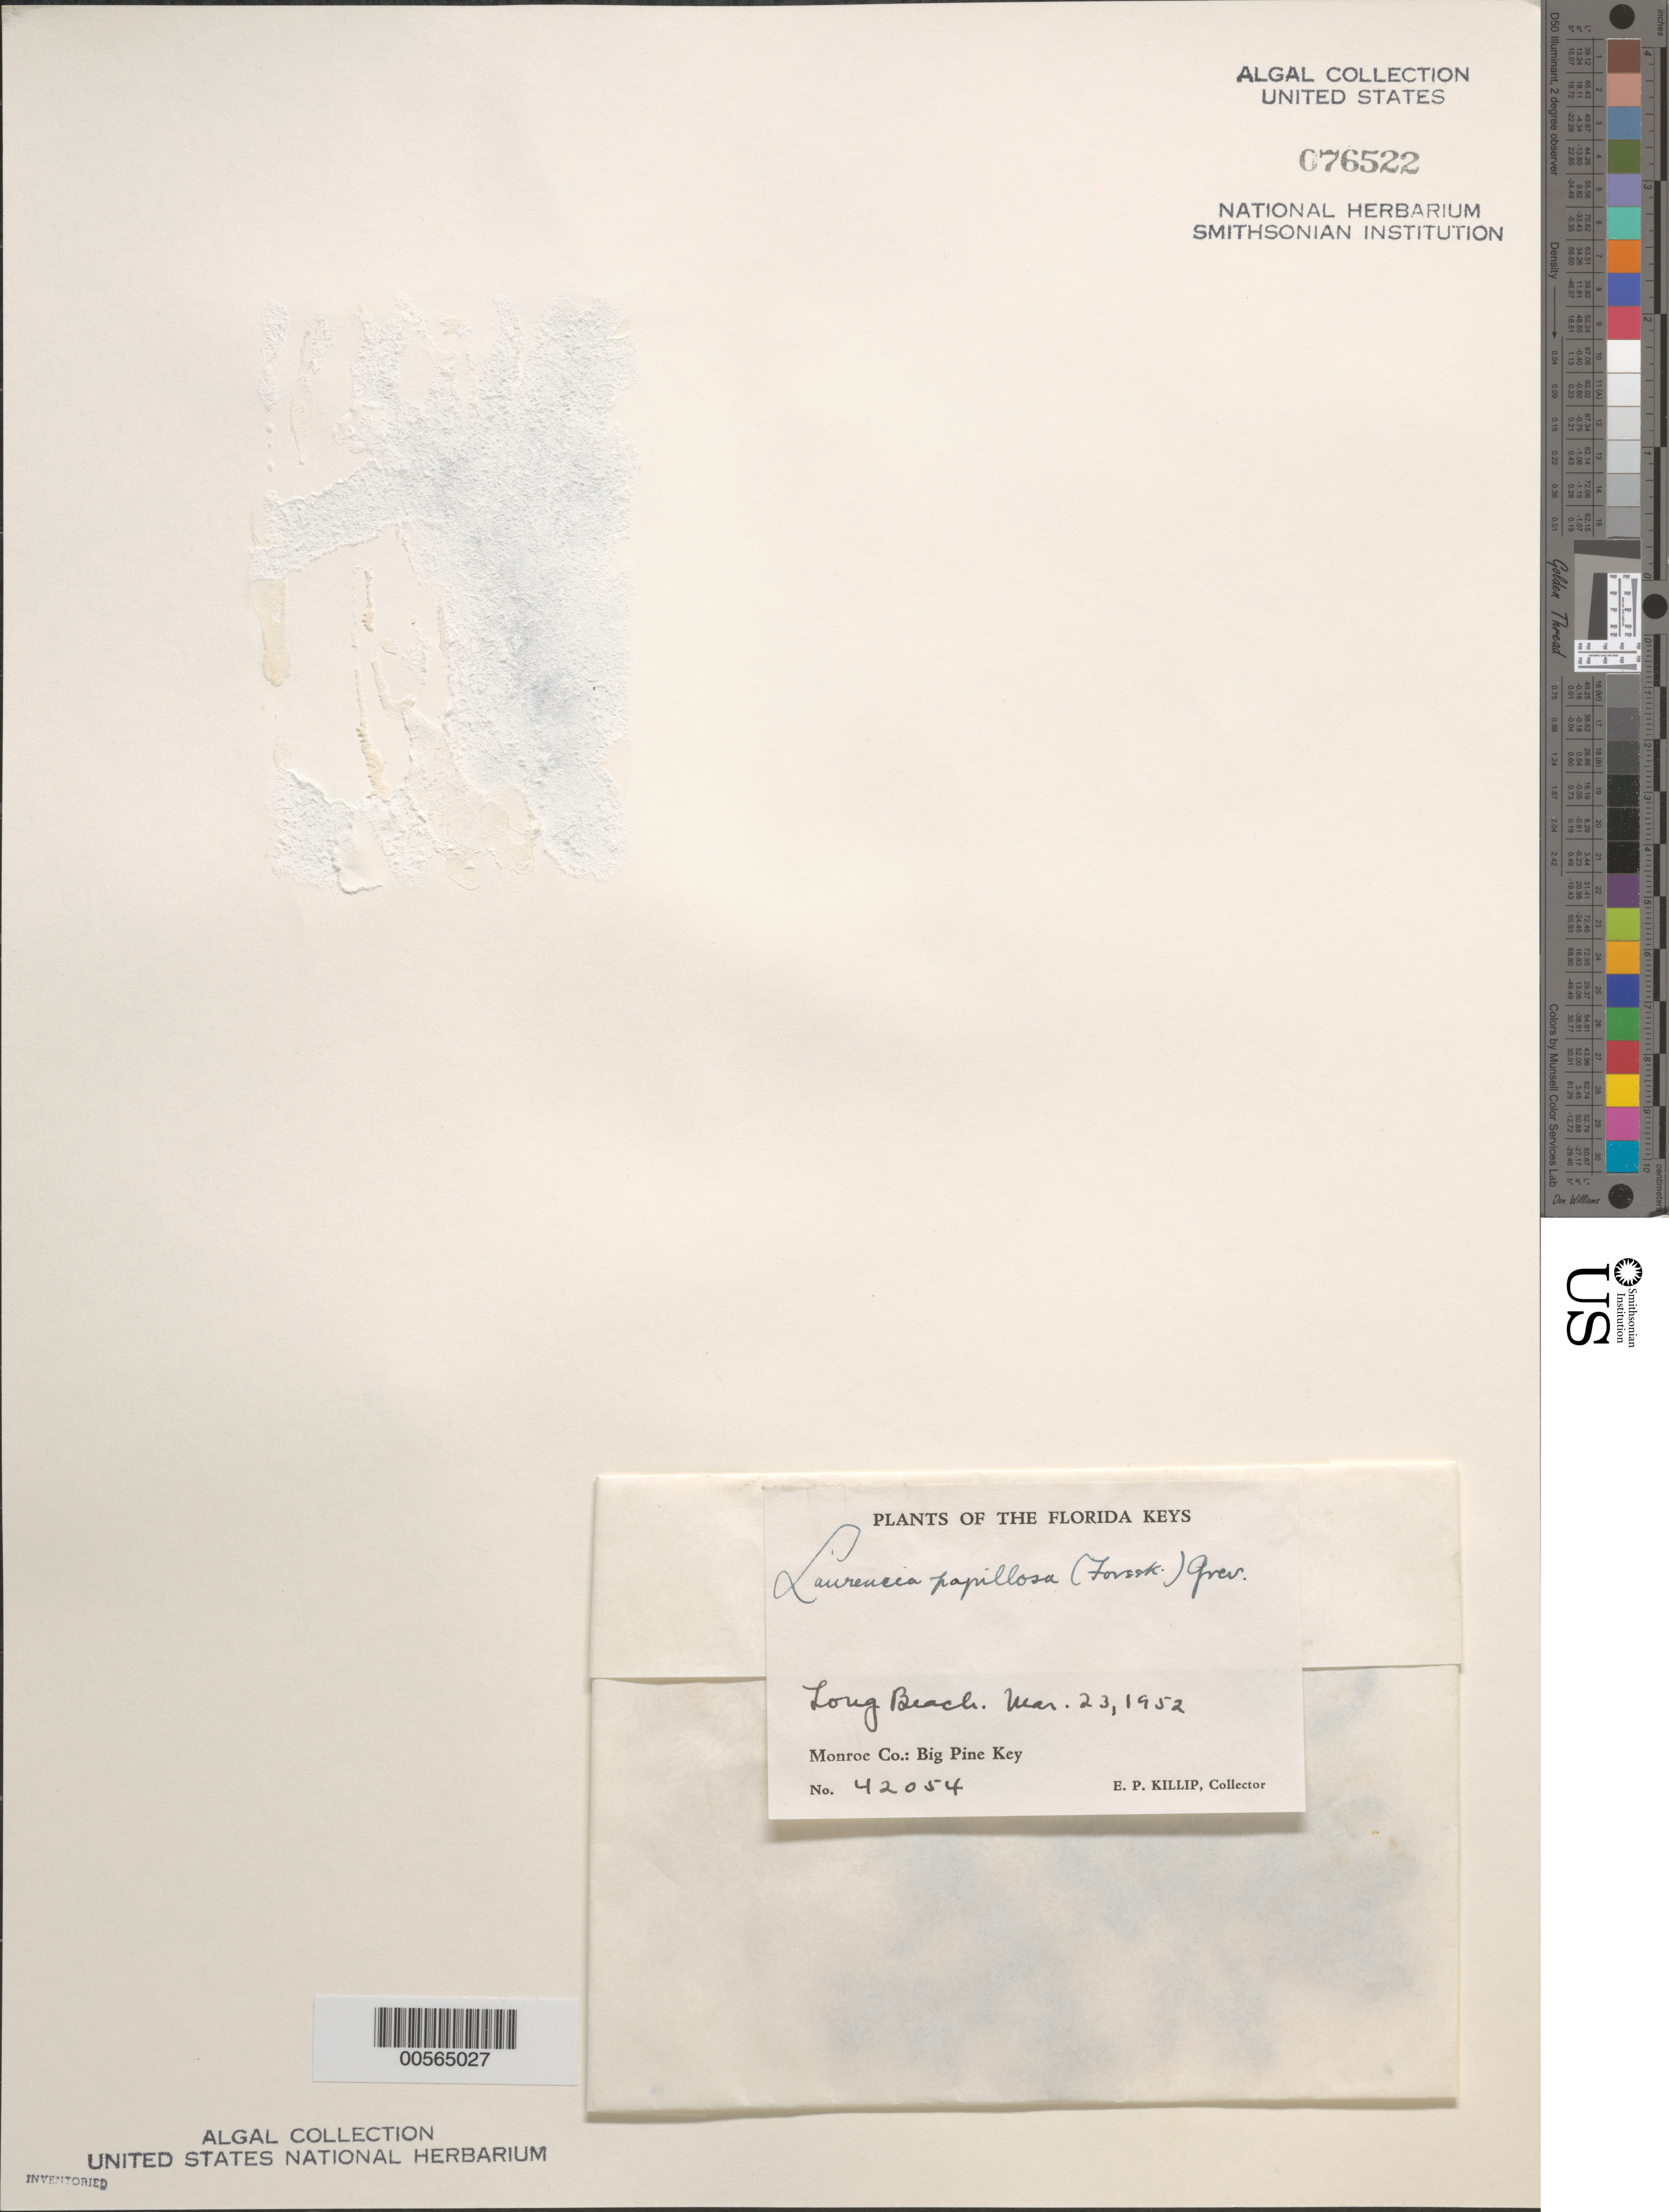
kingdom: Plantae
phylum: Rhodophyta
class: Florideophyceae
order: Ceramiales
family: Rhodomelaceae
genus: Palisada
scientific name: Palisada perforata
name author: (Bory) K.W. Nam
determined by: Algae name updating Project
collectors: E. P. Killip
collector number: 42054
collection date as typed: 23 Mar 1952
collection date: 1952-03-23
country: United States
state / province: Florida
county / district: Monroe County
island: Big Pine Key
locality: Long Beach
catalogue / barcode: US 76522